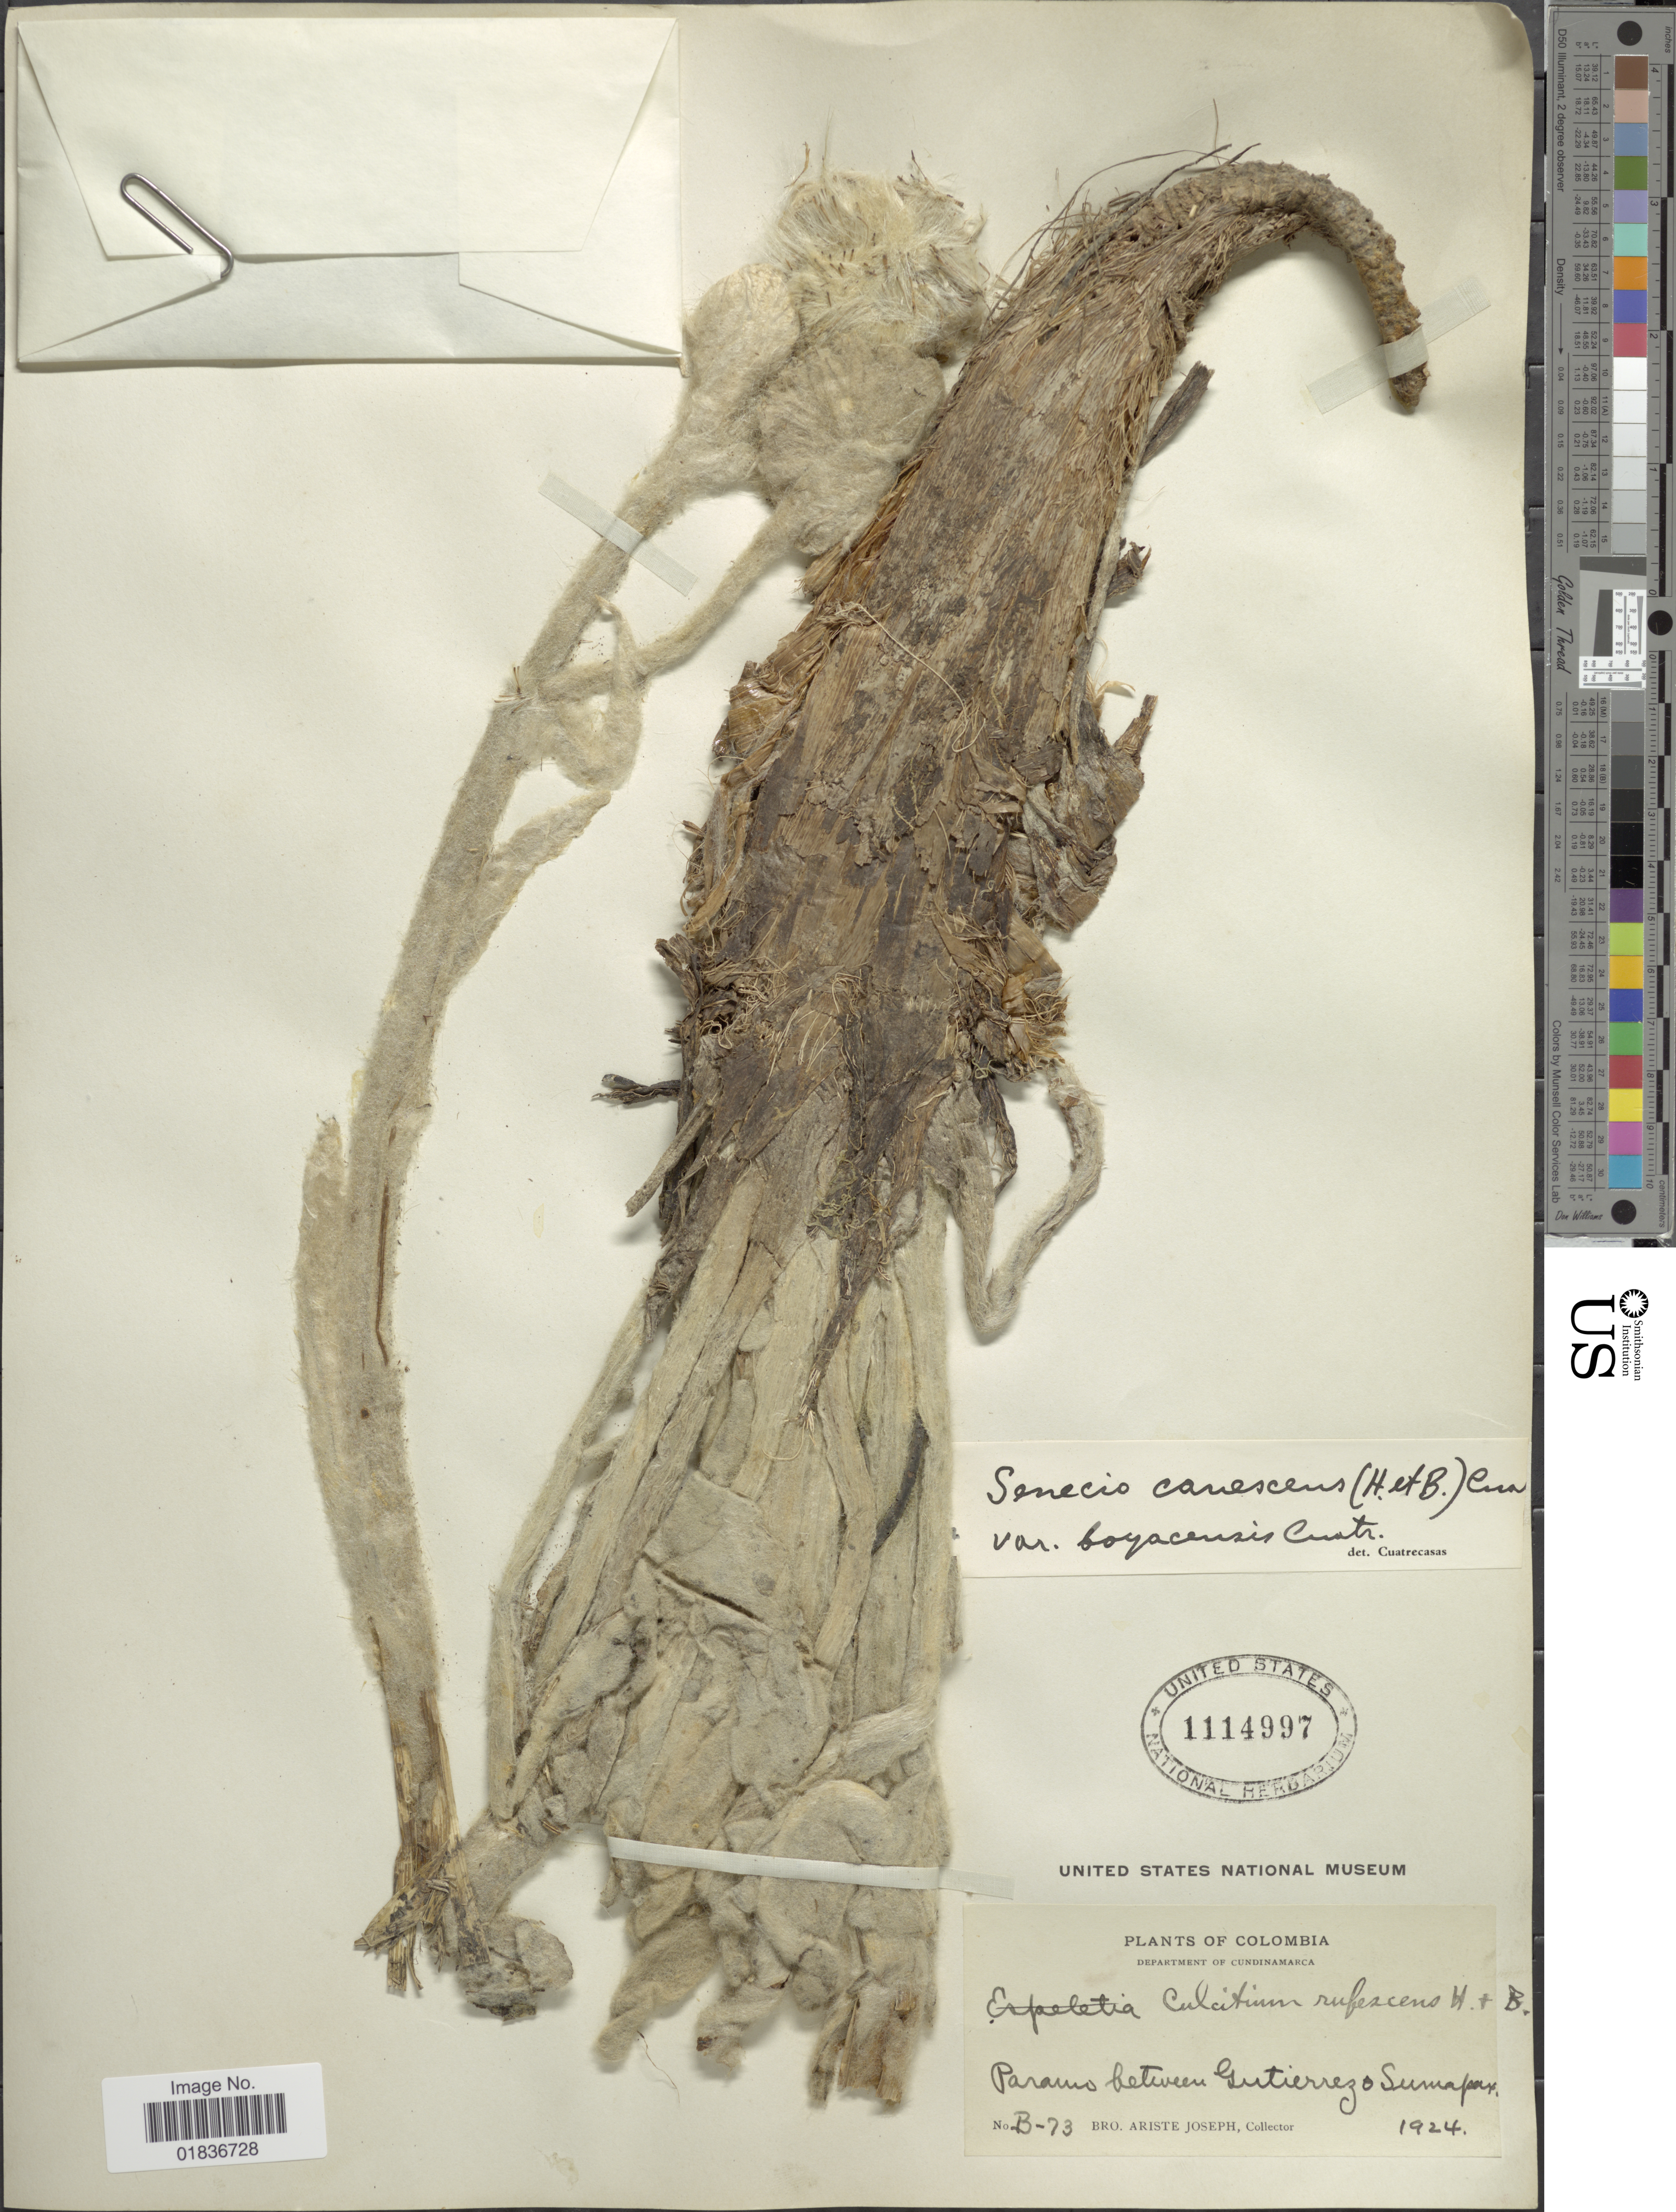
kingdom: Plantae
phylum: Tracheophyta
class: Magnoliopsida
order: Asterales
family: Asteraceae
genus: Senecio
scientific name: Senecio canescens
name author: (Bonpl.) Cuatrec.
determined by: Salomon, Luciana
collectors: Bro. Ariste-Joseph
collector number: B-73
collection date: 1924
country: Colombia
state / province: Cundinamarca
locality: Department of Cundinamarca. Paramo between Gutierrez & Sumapaz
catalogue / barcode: US 1114997